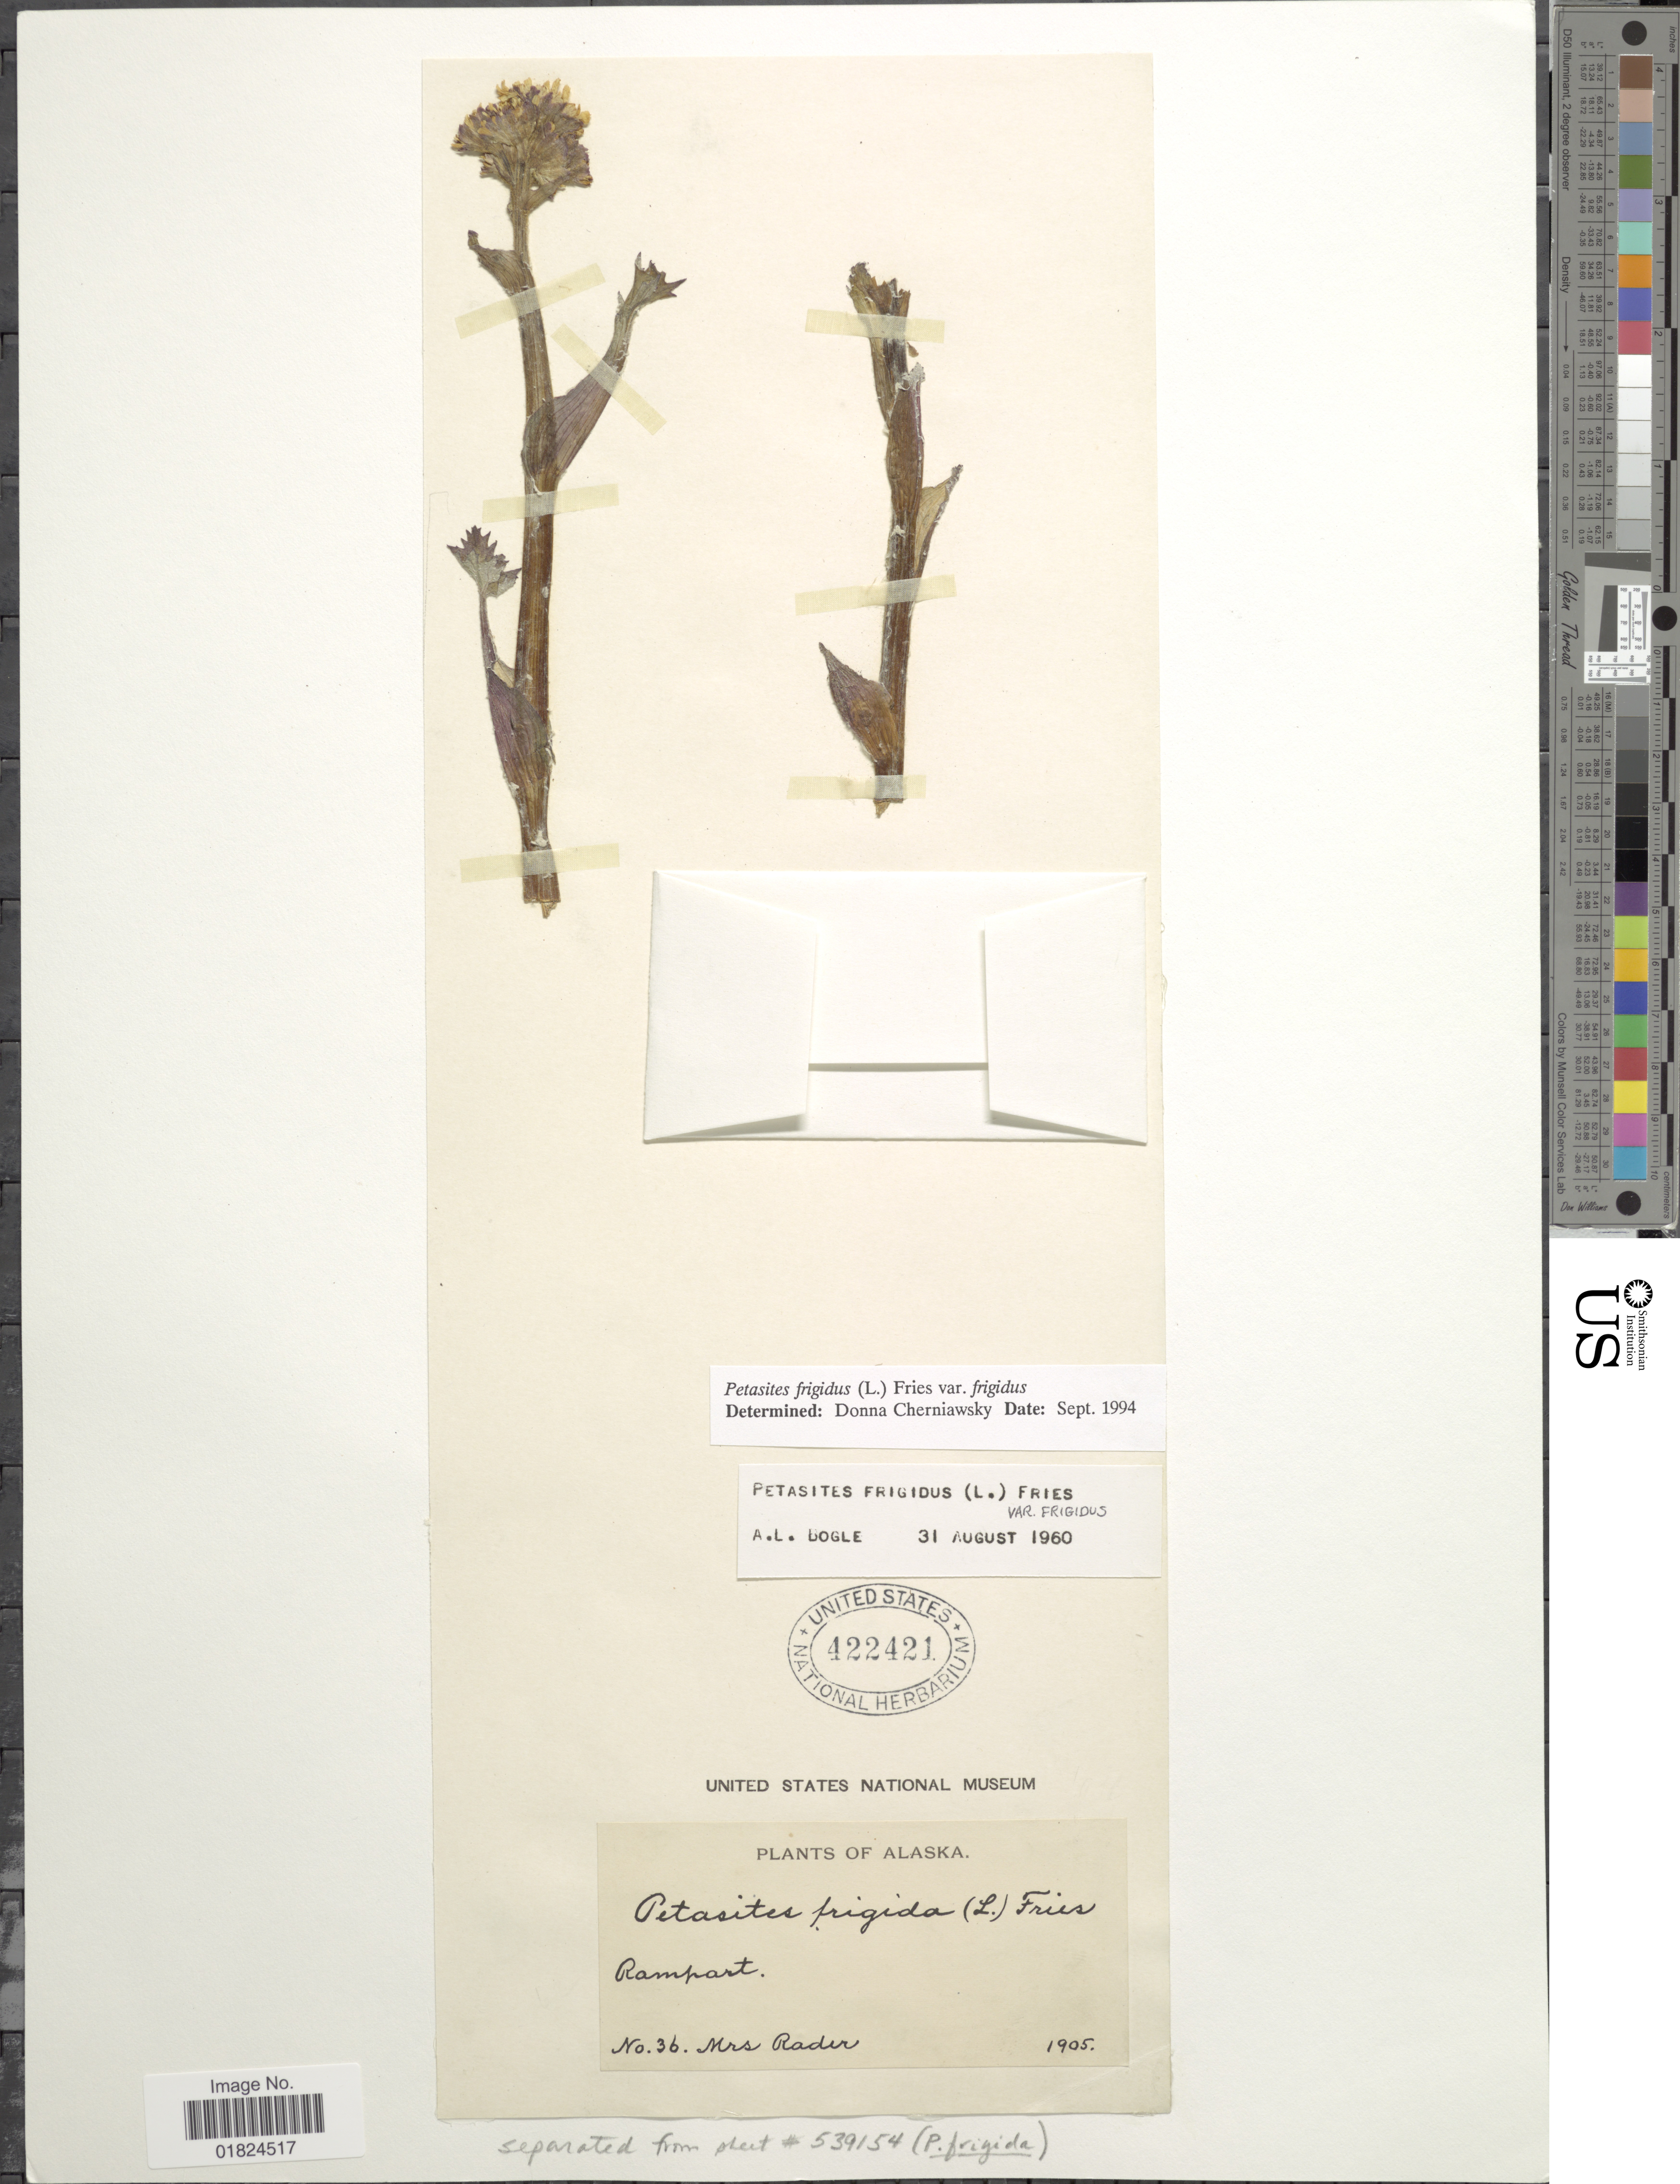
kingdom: Plantae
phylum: Tracheophyta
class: Magnoliopsida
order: Asterales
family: Asteraceae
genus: Petasites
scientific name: Petasites frigidus var. frigidus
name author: (L.) Fr.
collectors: Mrs. Rader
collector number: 36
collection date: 1905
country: United States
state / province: Alaska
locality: Rampart.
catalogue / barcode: US 422421